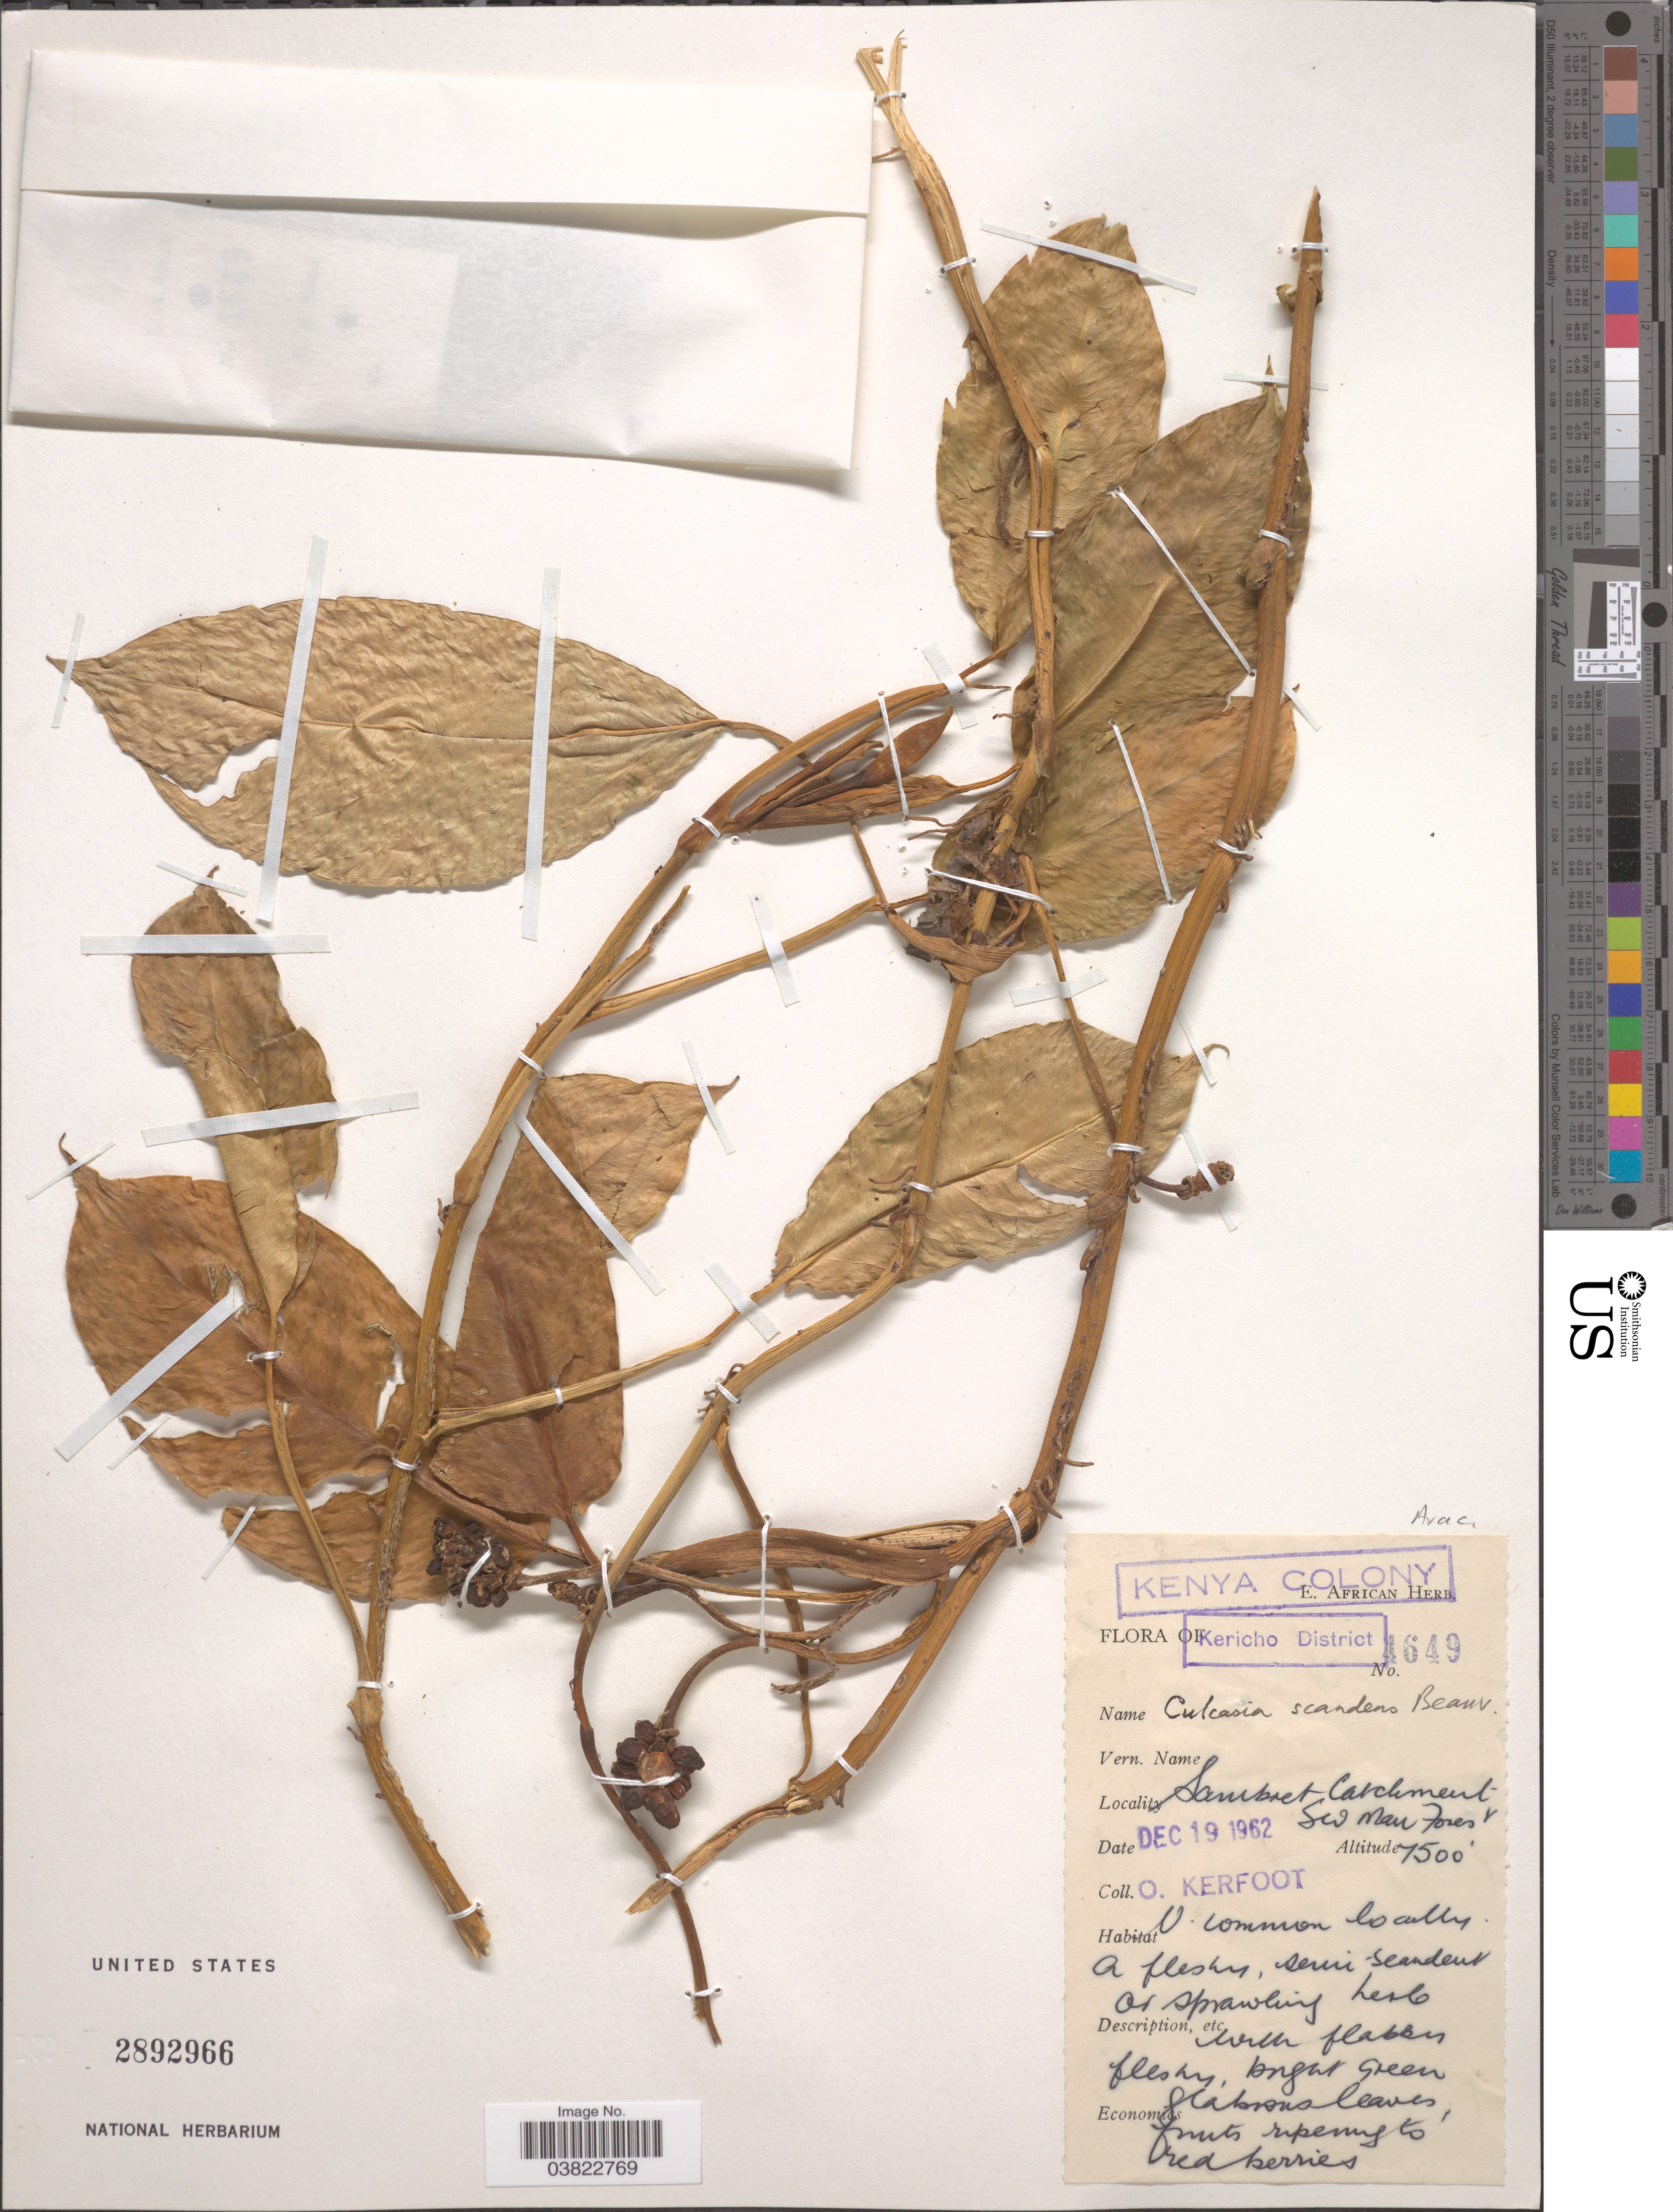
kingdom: Plantae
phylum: Tracheophyta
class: Liliopsida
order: Alismatales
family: Araceae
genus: Culcasia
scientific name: Culcasia scandens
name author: P. Beauv.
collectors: O. Kerfoot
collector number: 4649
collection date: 1962-12-19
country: Kenya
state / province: Kericho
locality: Kenya Colony. Kericho District. Samboet Carchment SW Mau forest.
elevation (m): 2286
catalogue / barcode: US 2892966